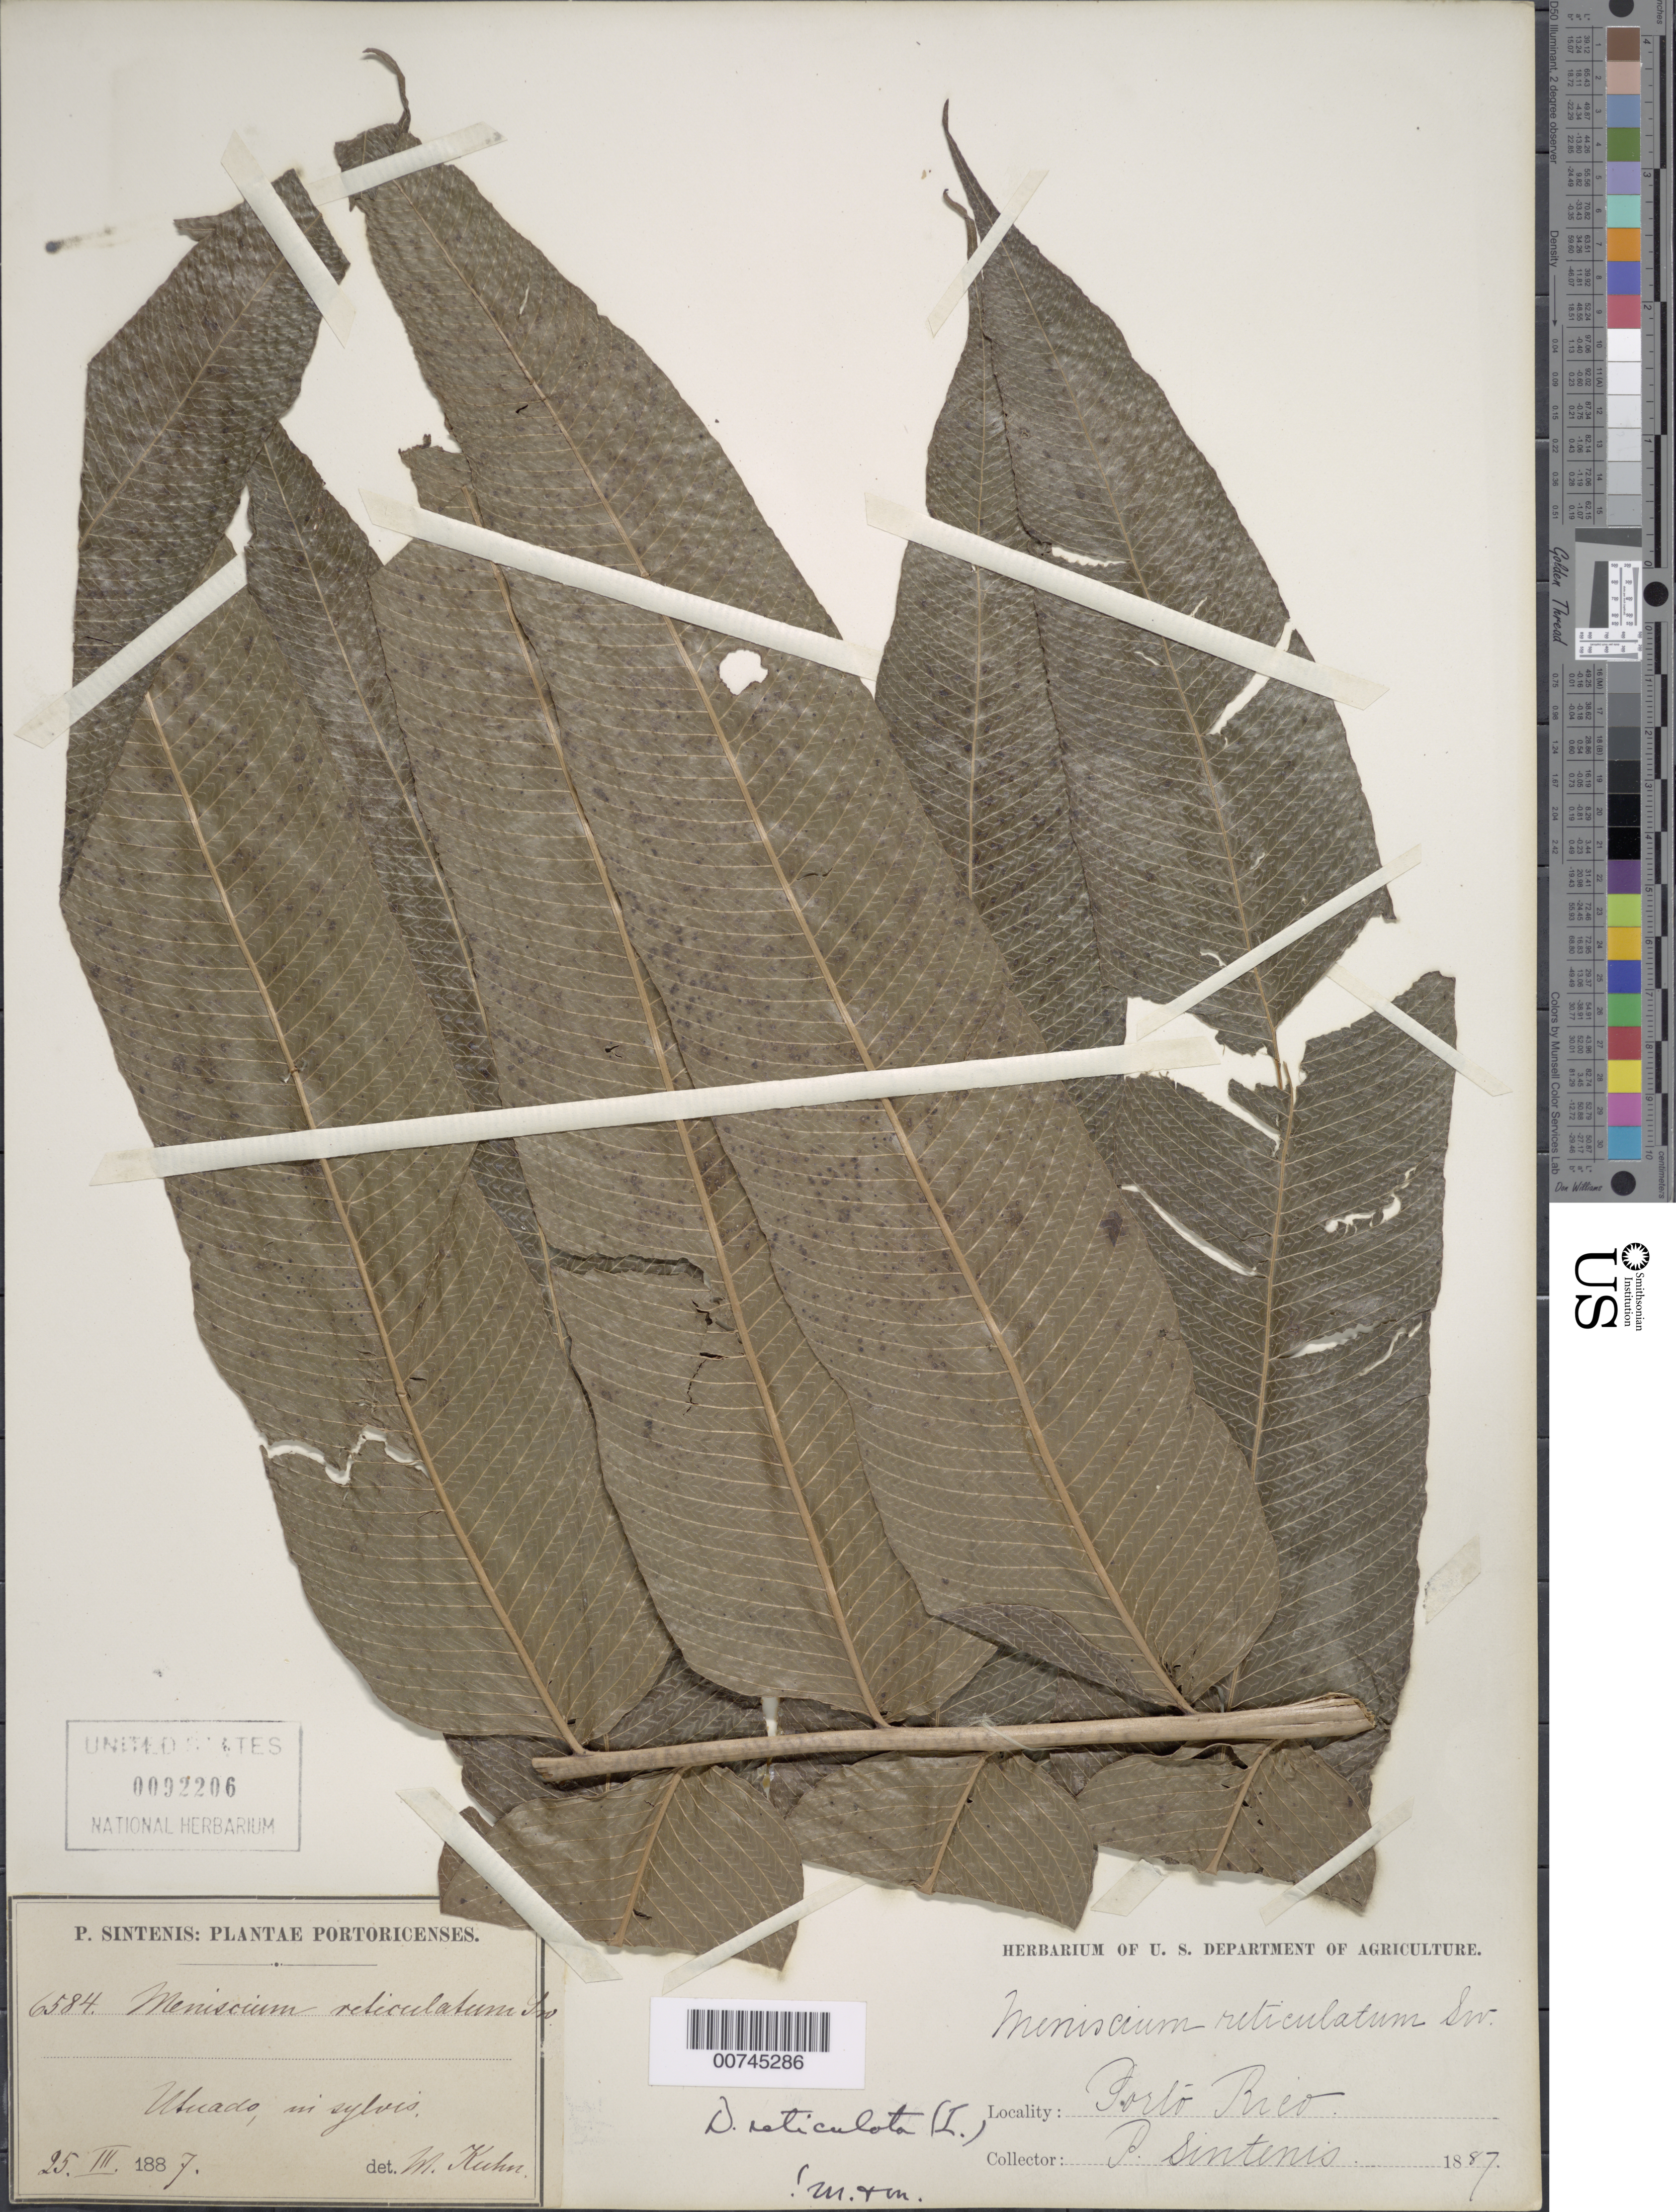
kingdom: Plantae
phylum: Tracheophyta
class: Polypodiopsida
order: Polypodiales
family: Thelypteridaceae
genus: Meniscium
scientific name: Meniscium reticulatum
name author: (L.) Sw.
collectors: P. Sintenis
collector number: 6584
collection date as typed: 25 Mar 1887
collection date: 1887-03-25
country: Puerto Rico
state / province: Utuado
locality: Utuado, in sylvis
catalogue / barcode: US 92206